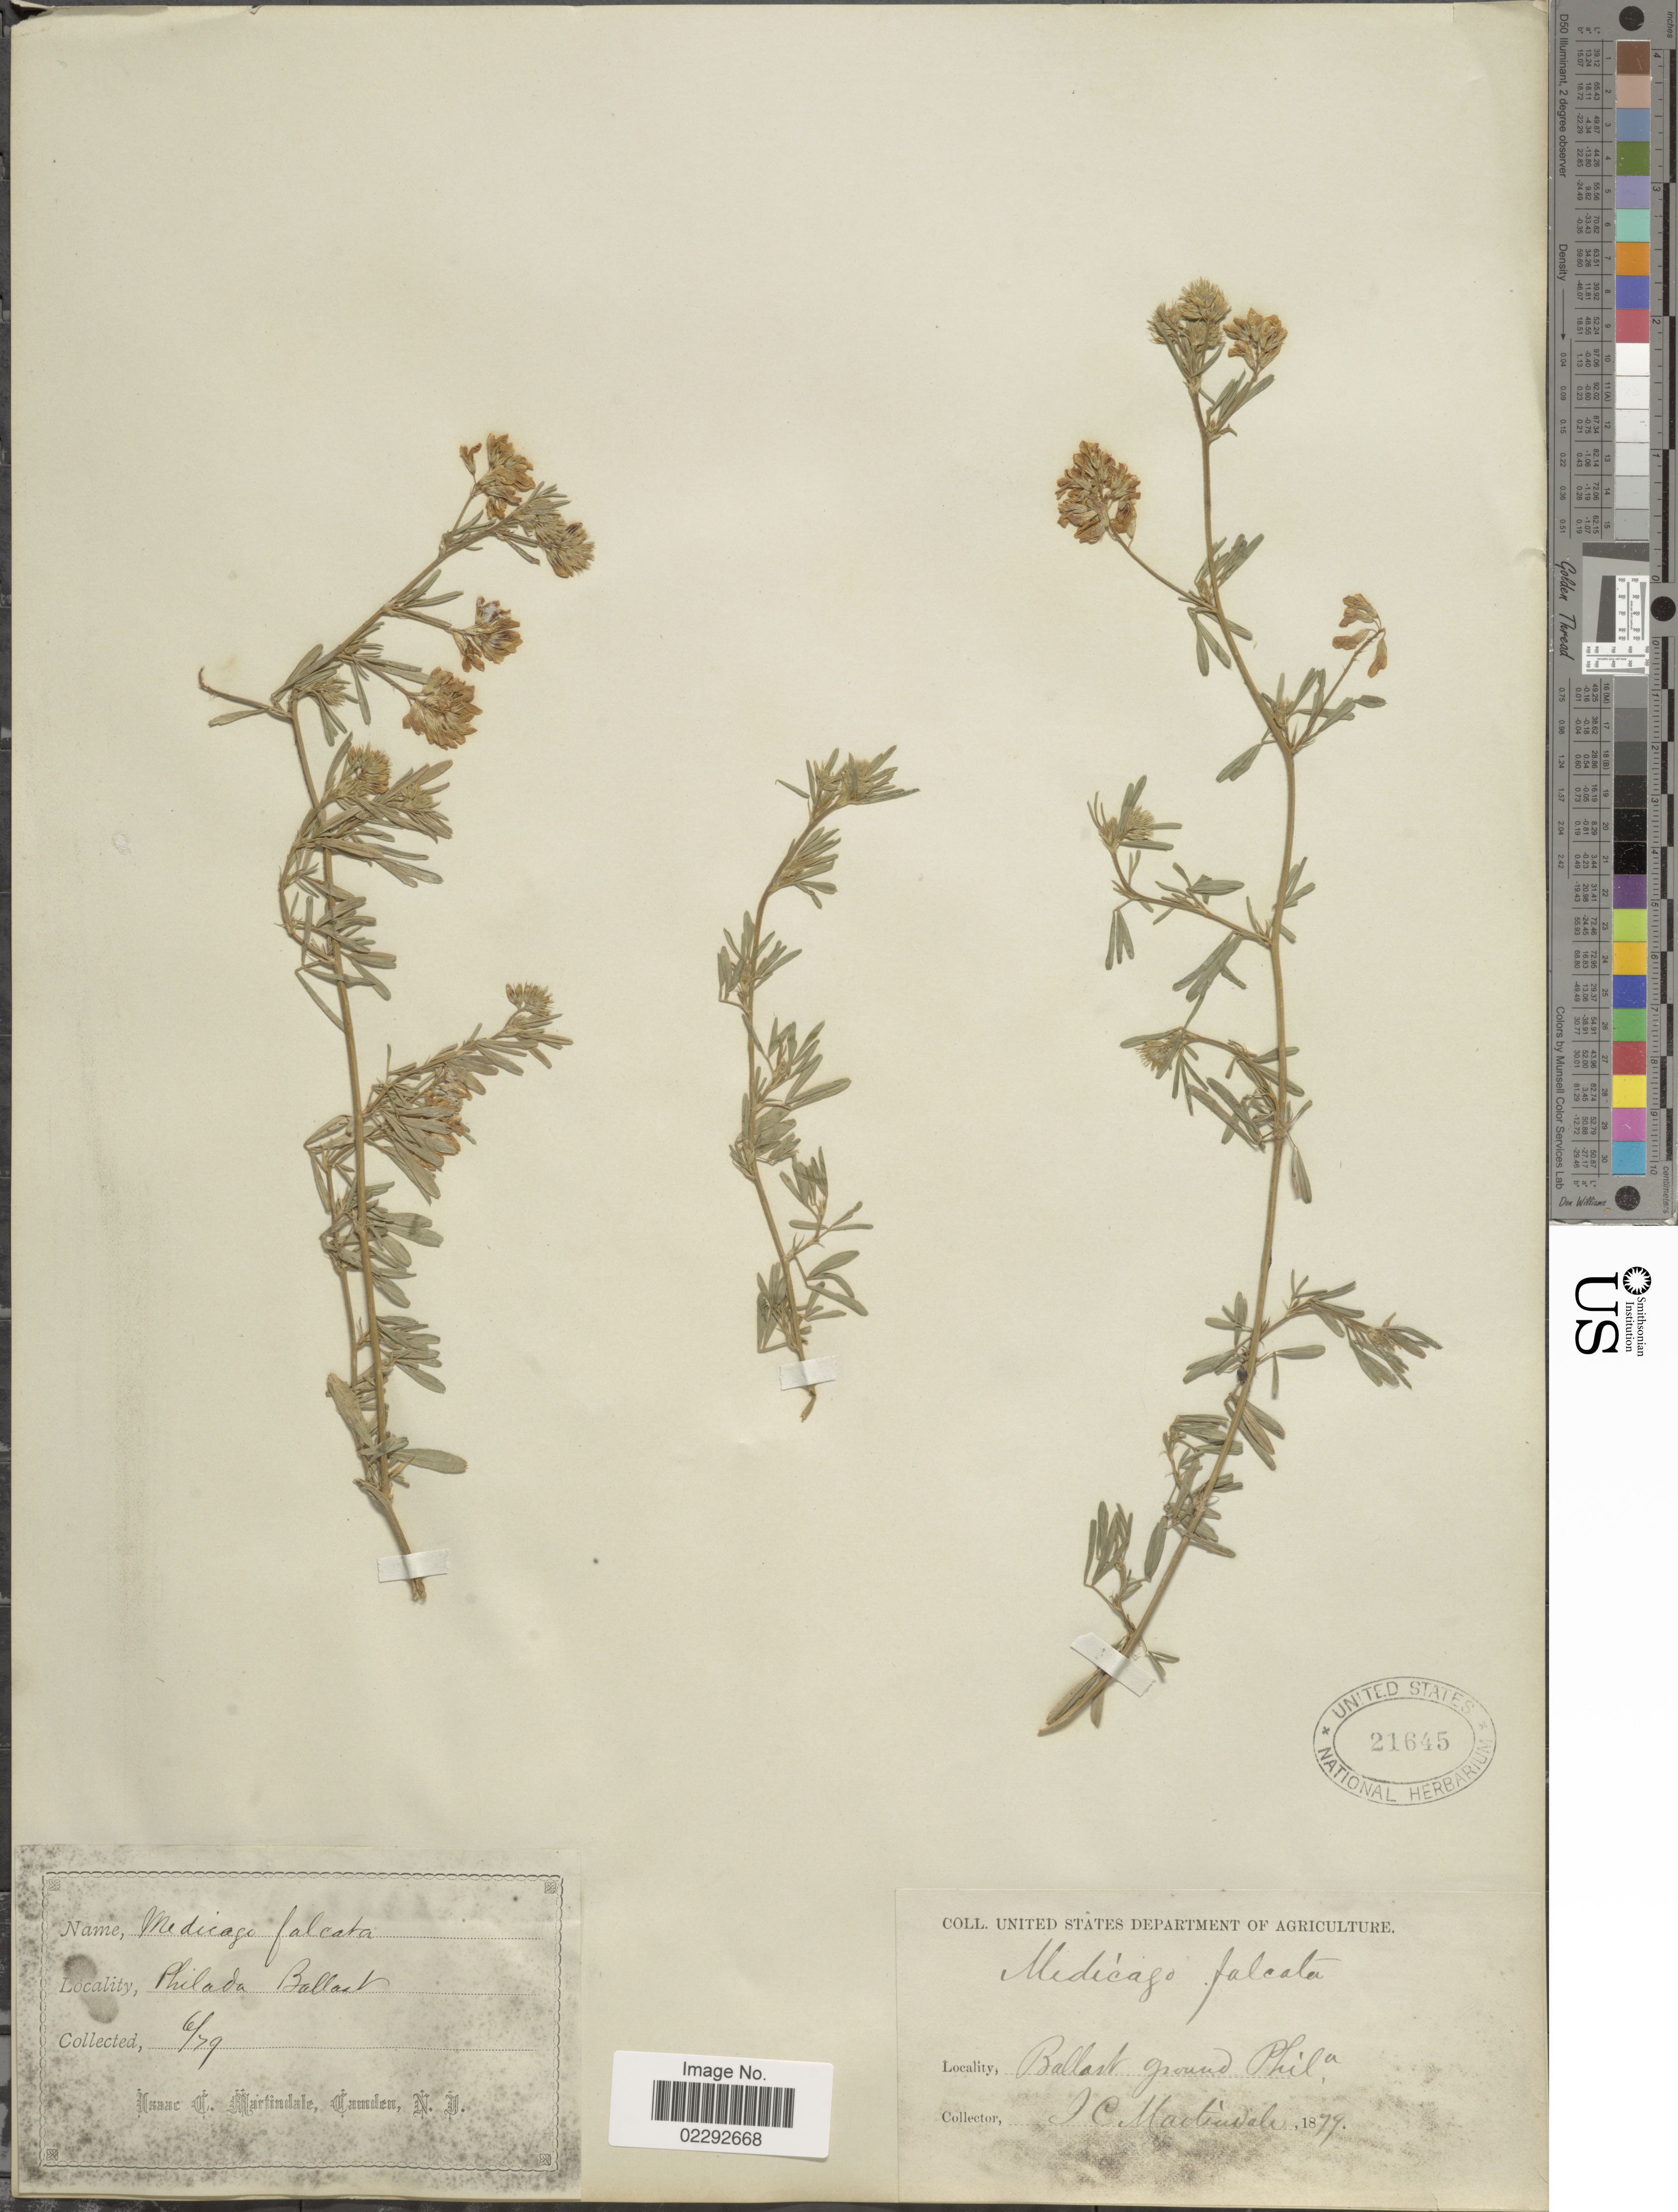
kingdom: Plantae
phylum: Tracheophyta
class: Magnoliopsida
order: Fabales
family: Fabaceae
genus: Medicago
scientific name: Medicago falcata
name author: L.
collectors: I. C. Martindale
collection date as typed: Transcribed d/m/y: /6/79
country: United States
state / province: Pennsylvania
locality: Philada Ballast ground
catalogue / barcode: US 21645